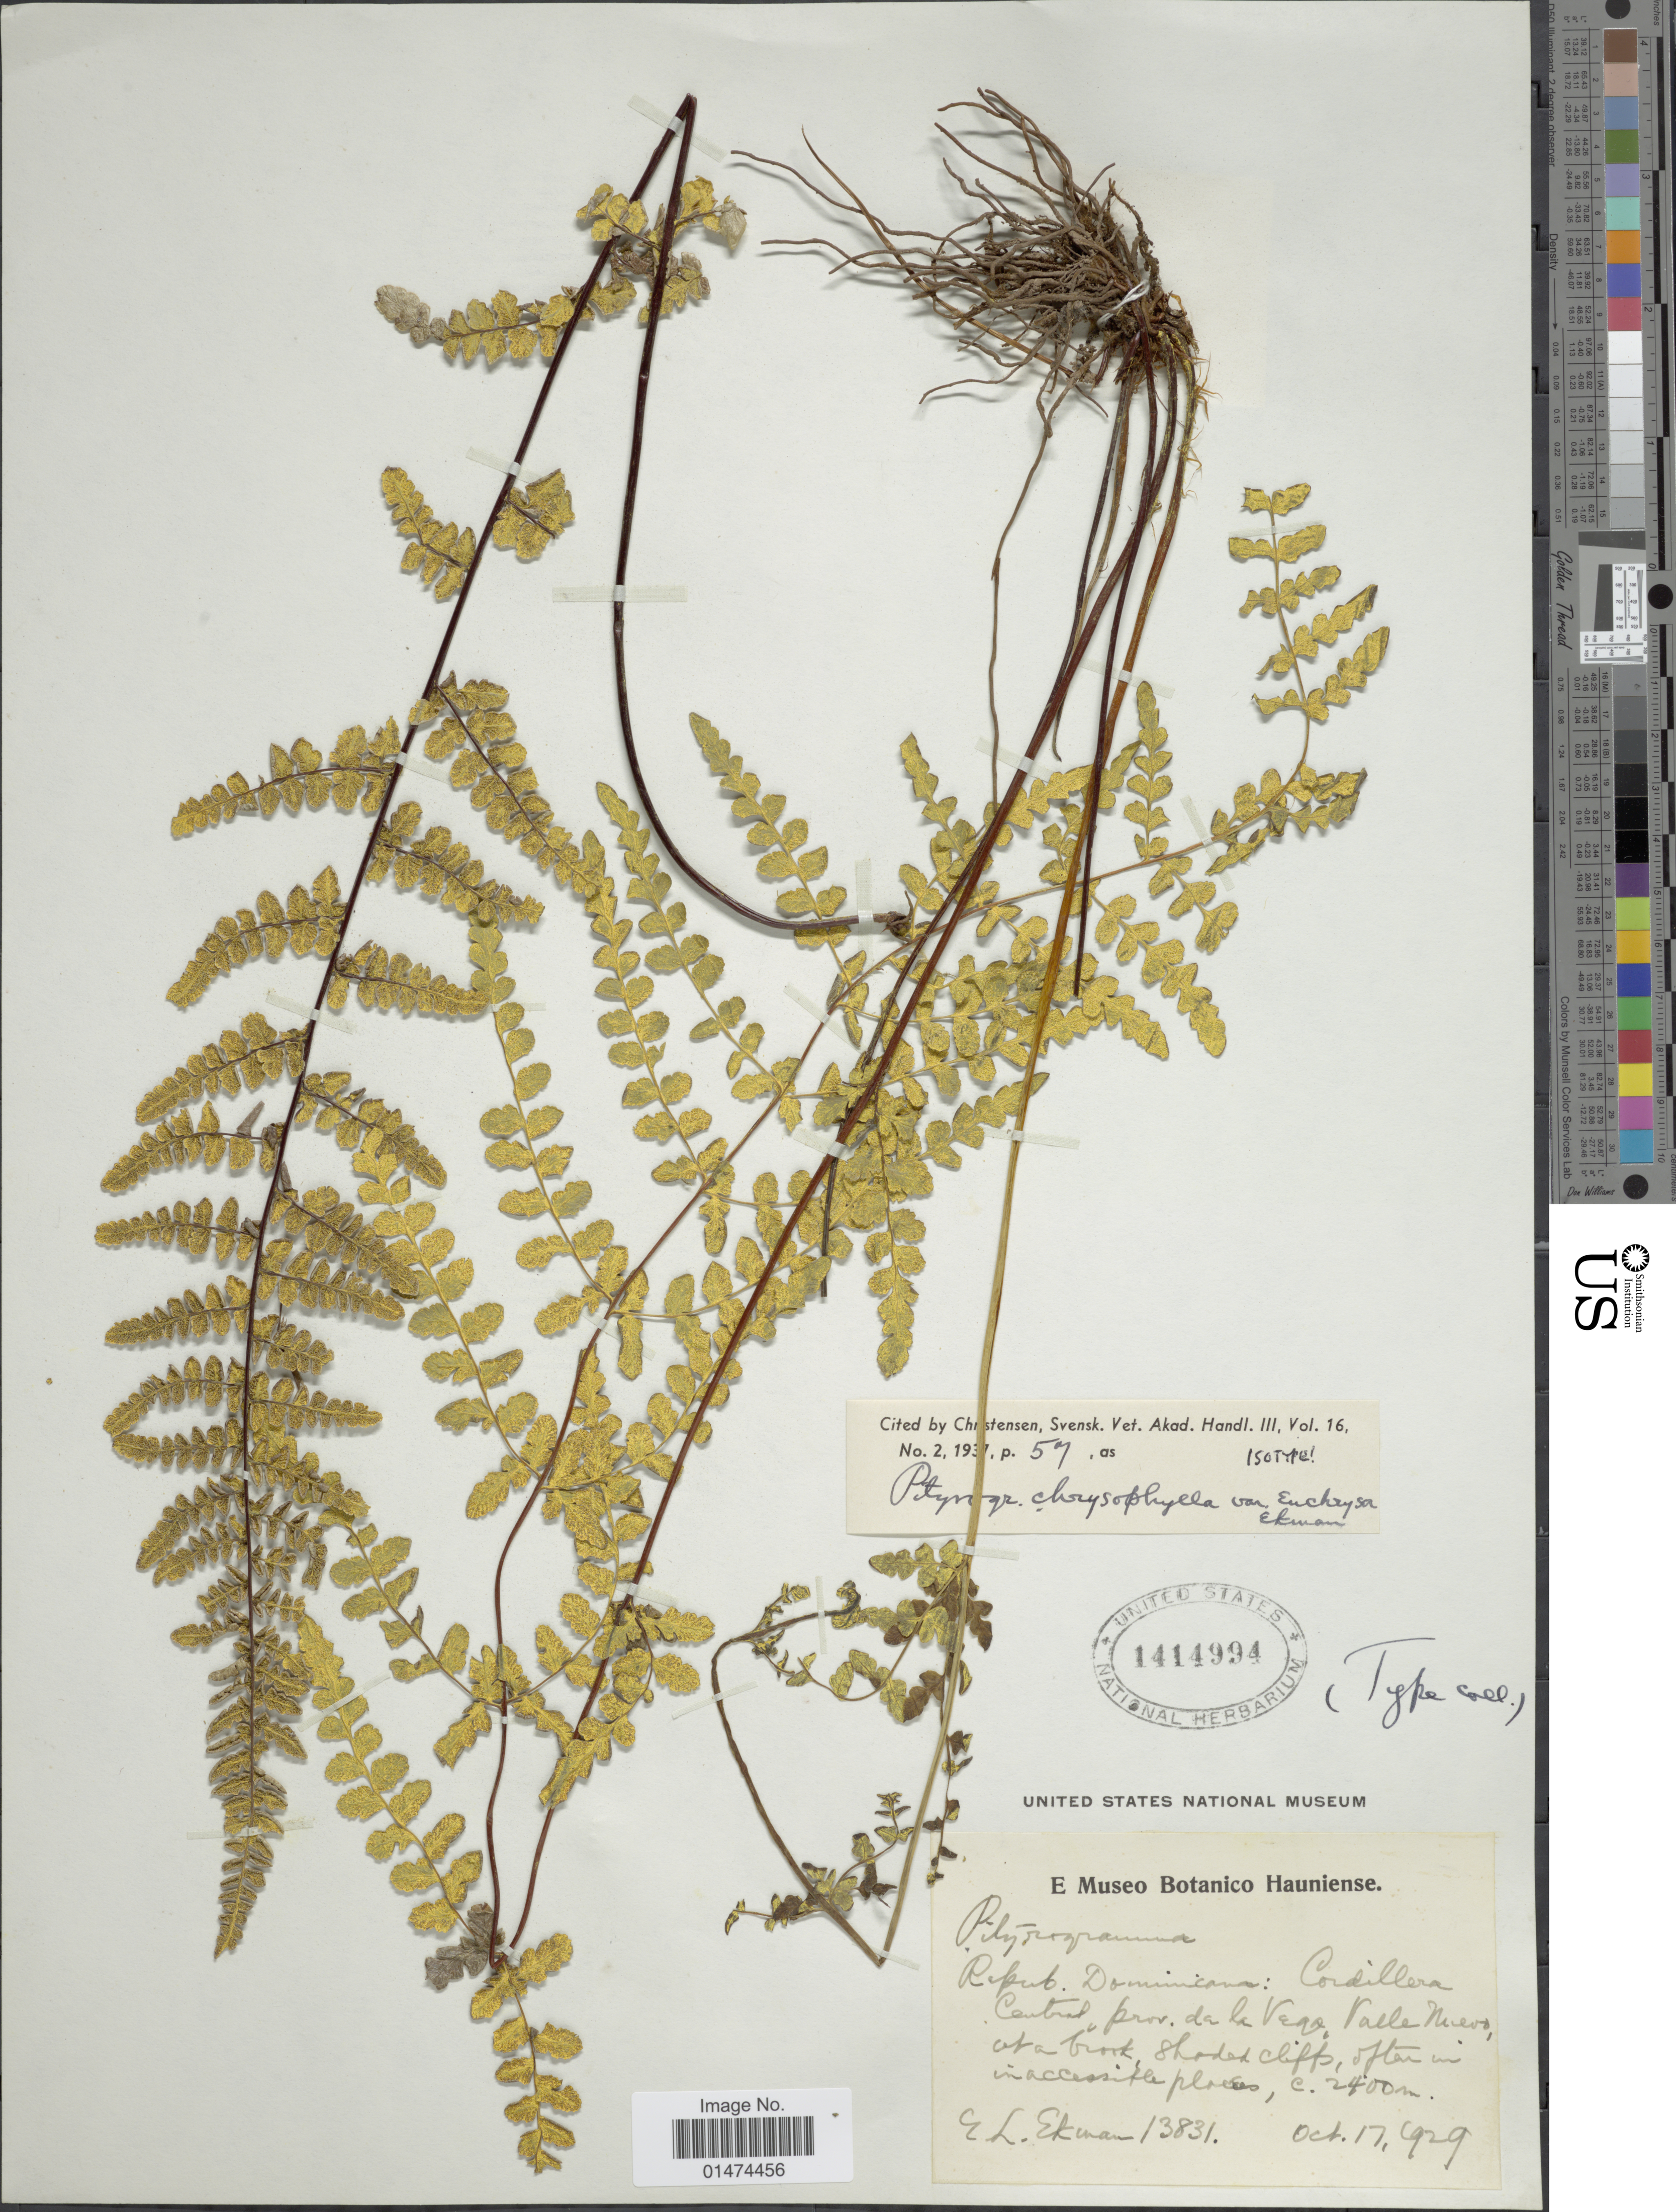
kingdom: Plantae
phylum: Tracheophyta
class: Polypodiopsida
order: Polypodiales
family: Pteridaceae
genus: Pityrogramma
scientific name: Pityrogramma chrysophylla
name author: (Sw.) Link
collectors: E. L. Ekman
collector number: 13831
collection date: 1929-10-17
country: Dominican Republic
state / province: La Vega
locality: Repub. Dominicana: Cordillera Central, Valle Nuevo.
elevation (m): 2400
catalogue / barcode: US 1414994